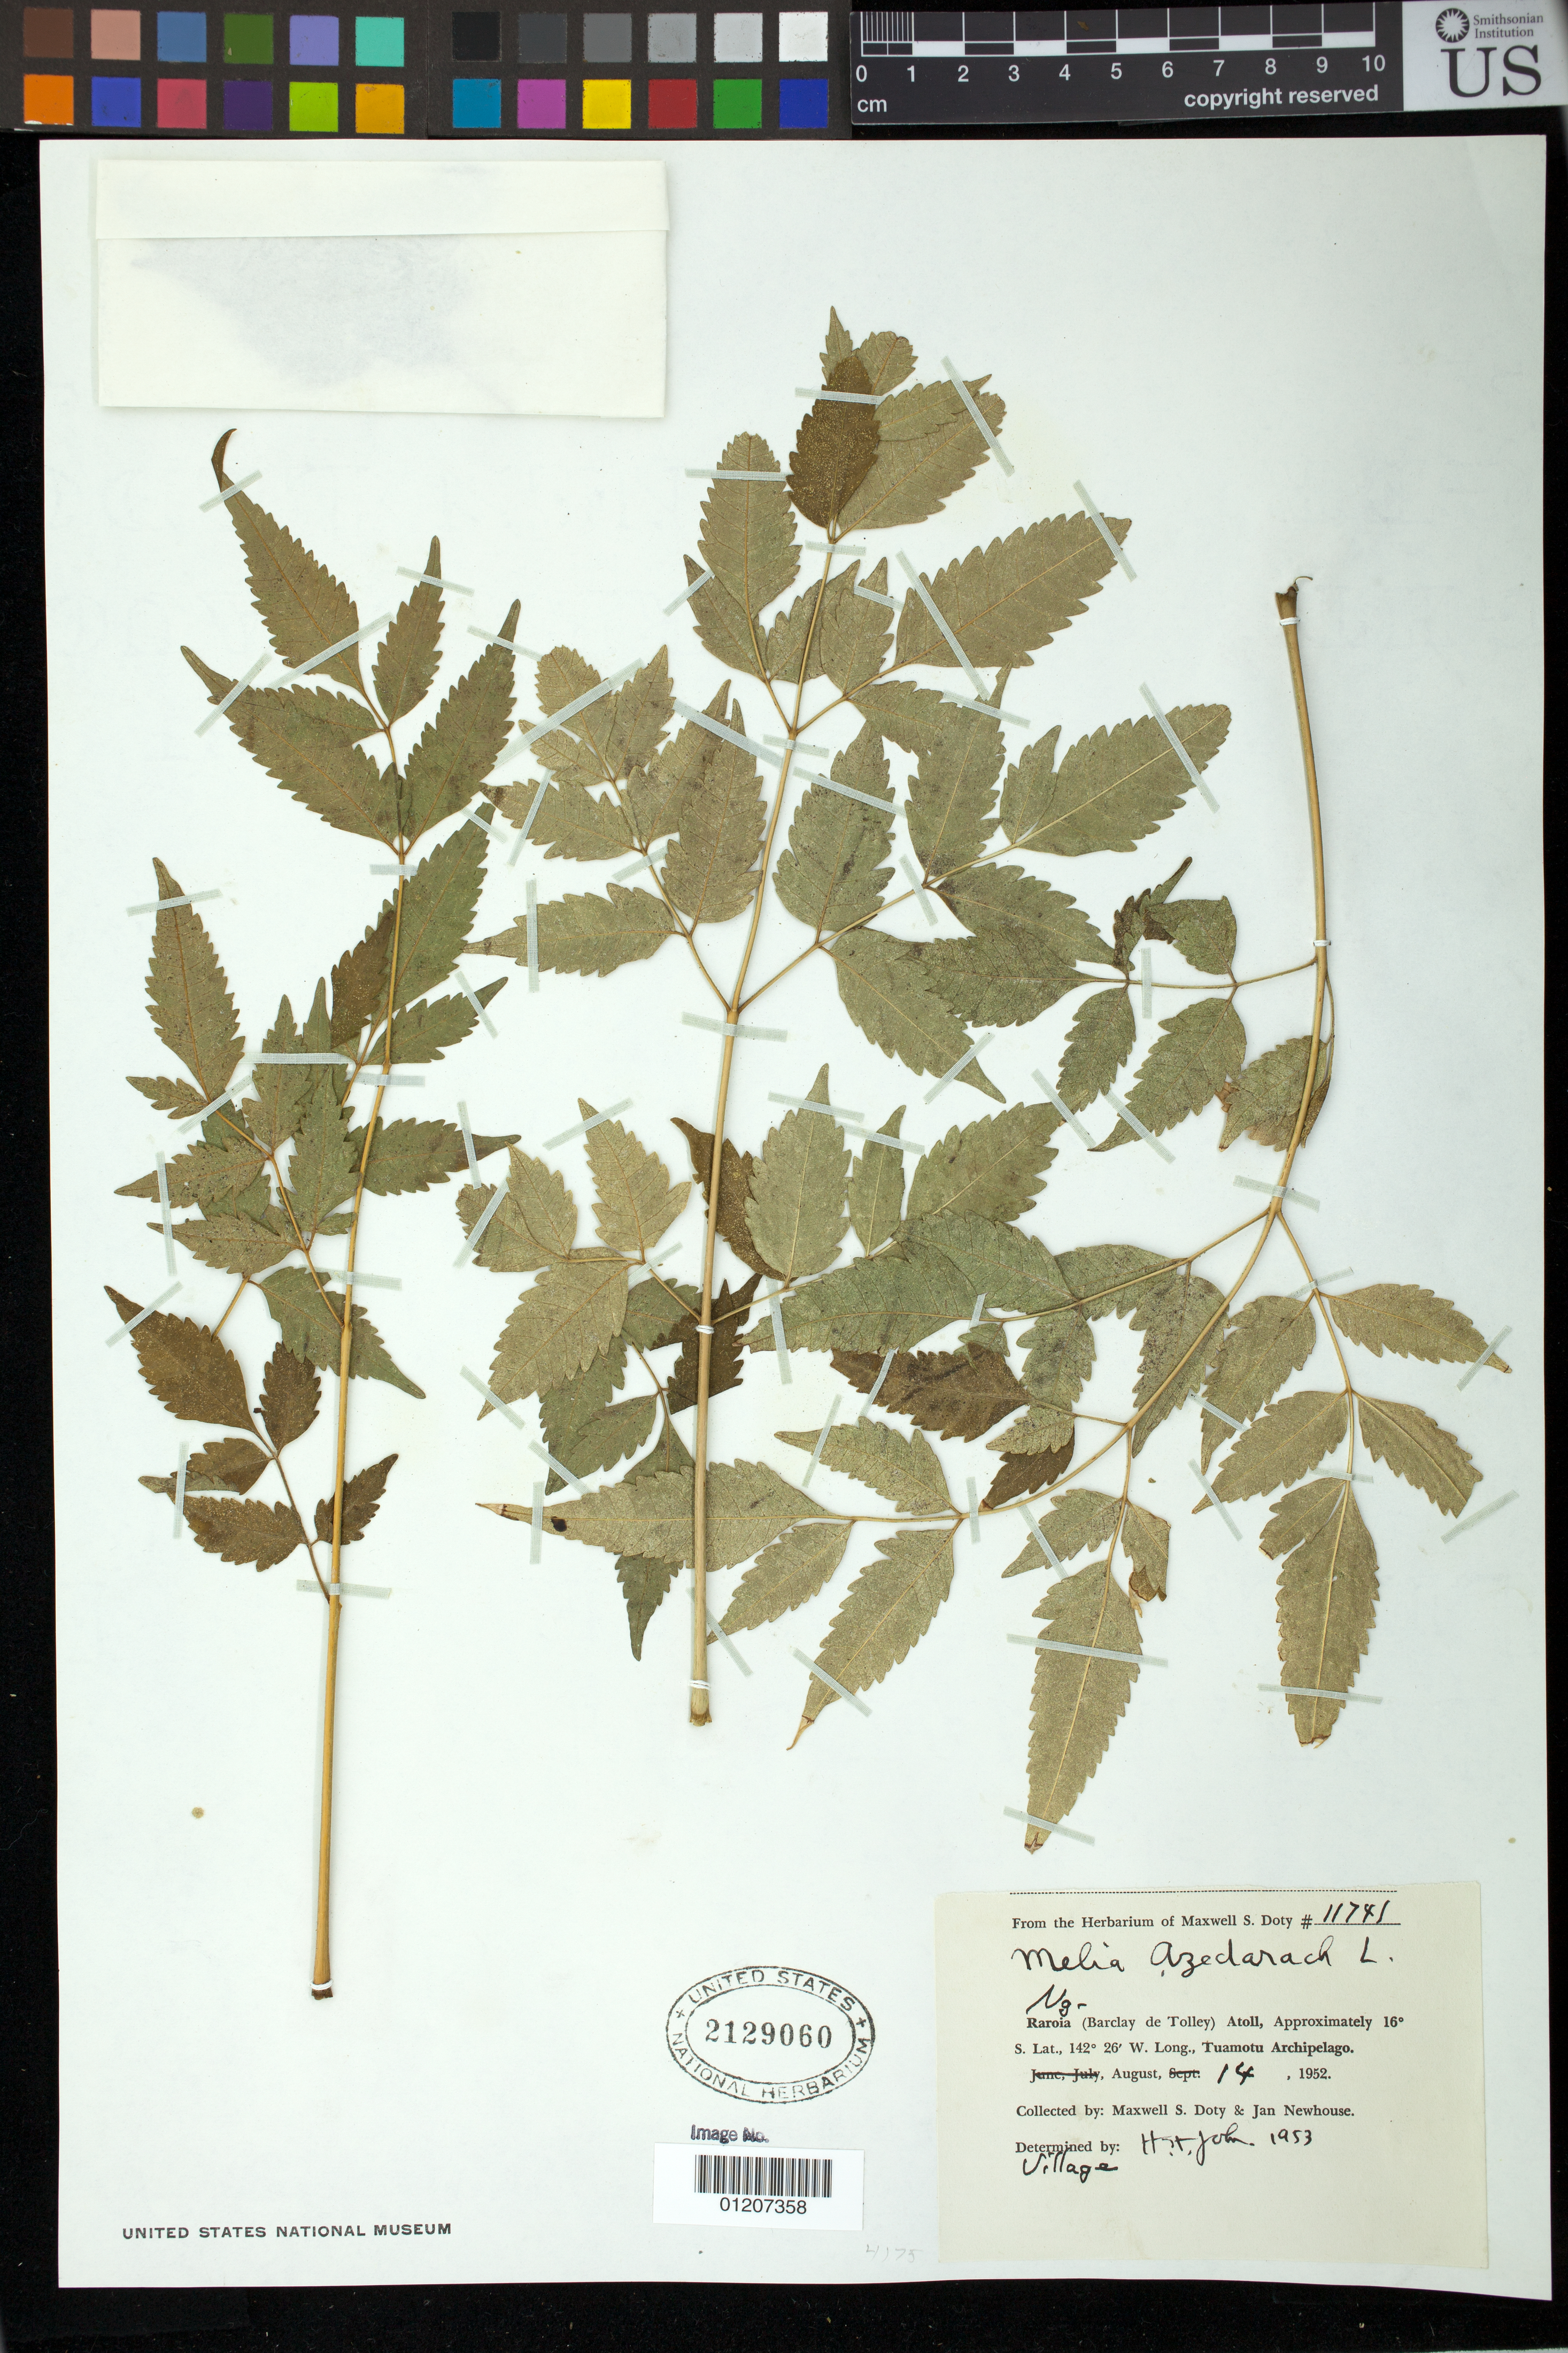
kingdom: Plantae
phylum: Tracheophyta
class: Magnoliopsida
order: Sapindales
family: Meliaceae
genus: Melia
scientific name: Melia azedarach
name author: L.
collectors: M. S. Doty & W. J. Newhouse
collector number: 11741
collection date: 1952-08-14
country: French Polynesia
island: Raroia Atoll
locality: Village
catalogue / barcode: US 2129060